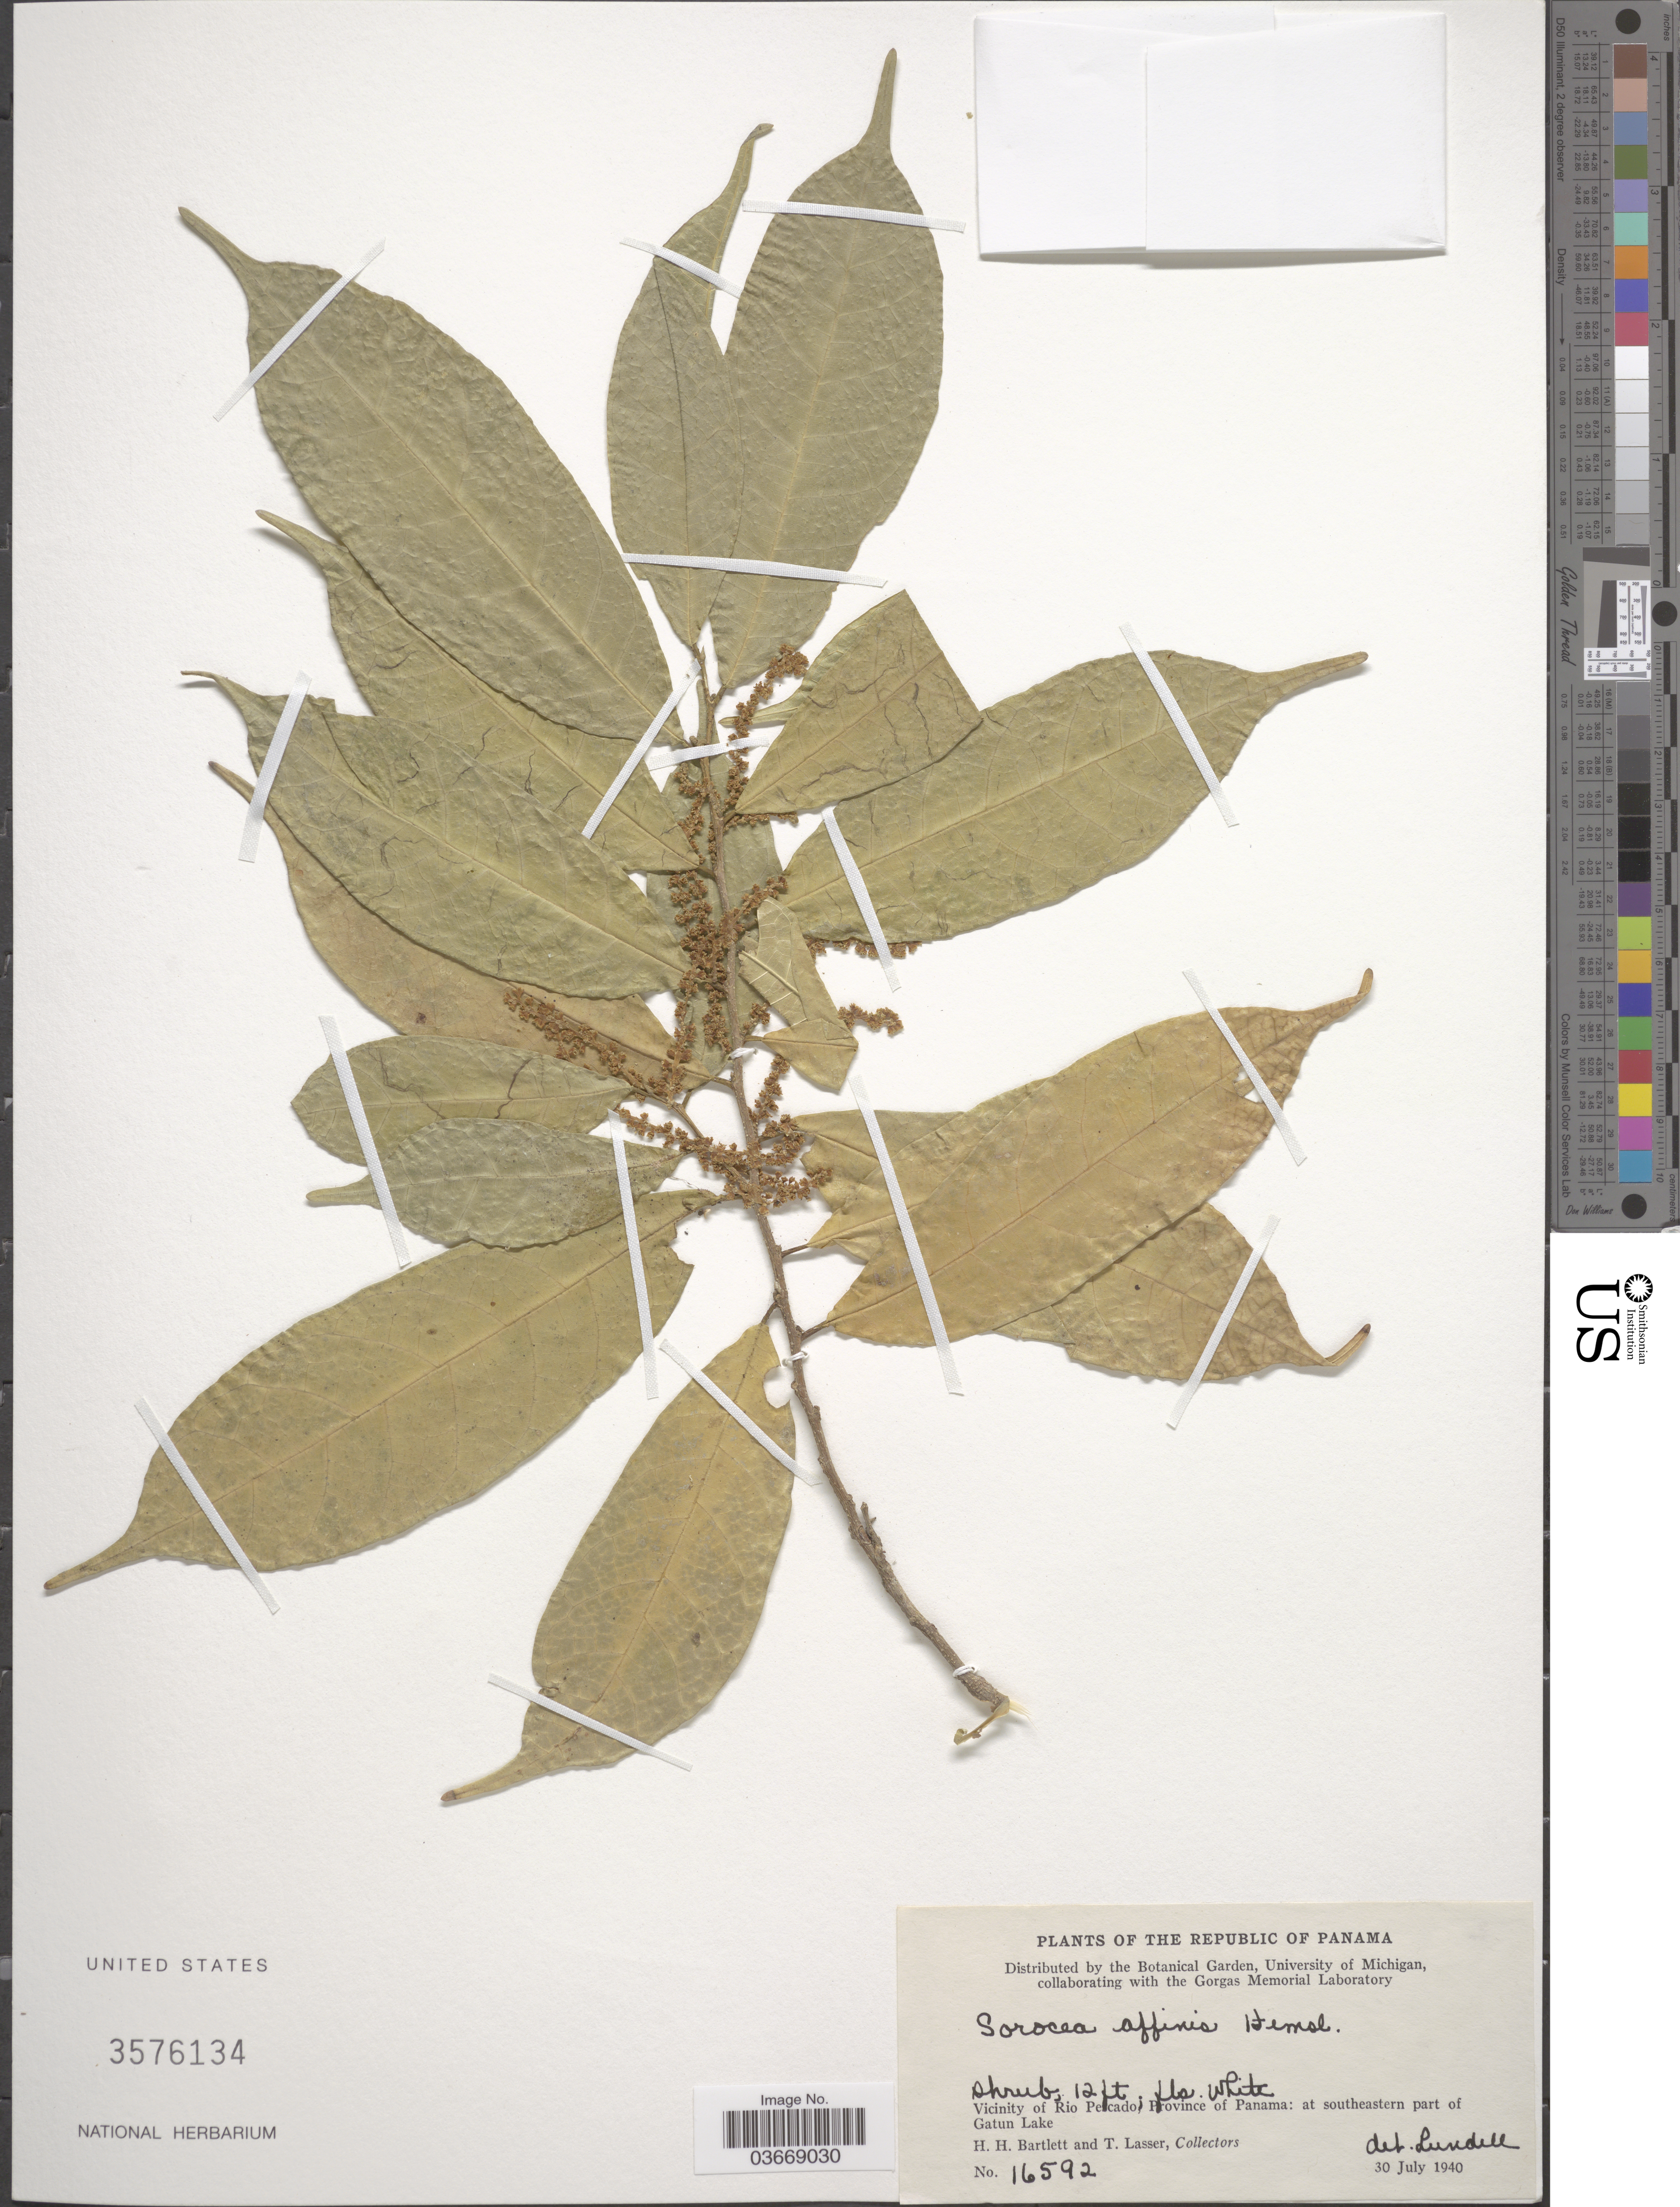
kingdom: Plantae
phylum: Tracheophyta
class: Magnoliopsida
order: Rosales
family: Moraceae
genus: Sorocea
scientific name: Sorocea affinis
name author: Hemsl.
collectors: H. H. Bartlett & T. Lasser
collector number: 16592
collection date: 1940-07-30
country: Panama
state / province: Panamá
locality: The Republic of Panama. Vicinity of Rio Pe!cado: at southeastern part of Gatun Lake.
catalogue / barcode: US 3576134